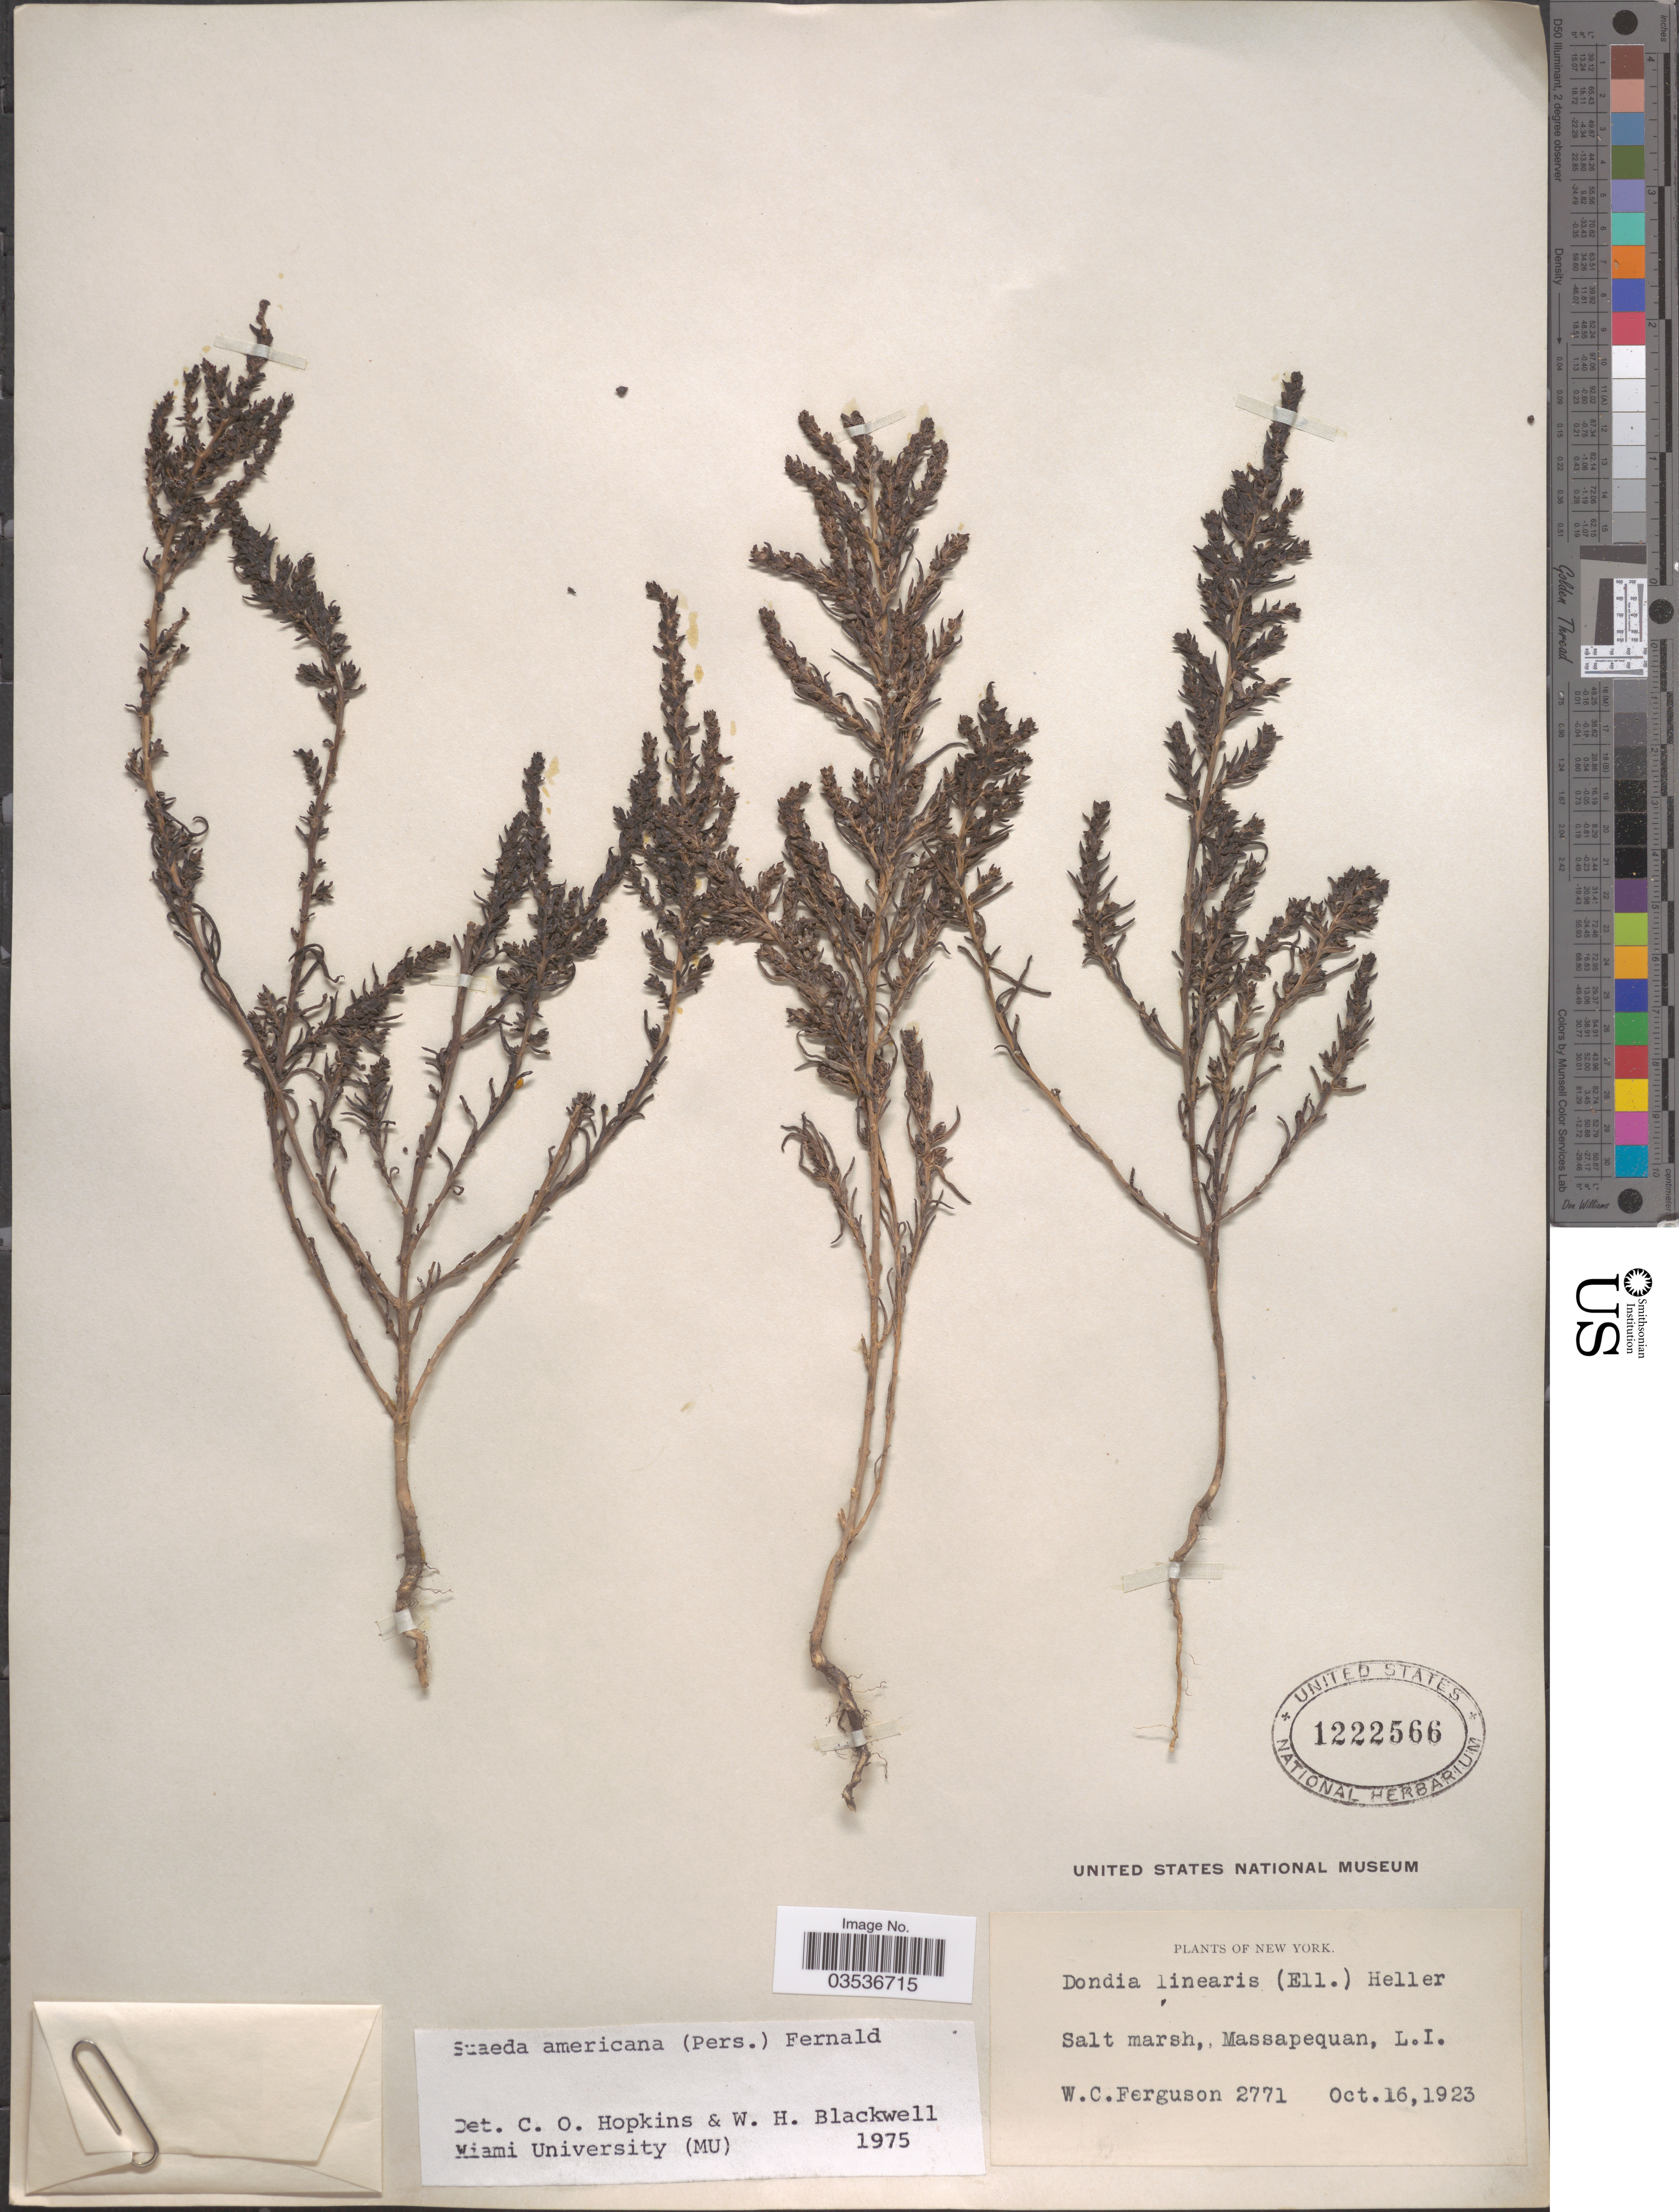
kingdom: Plantae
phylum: Tracheophyta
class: Magnoliopsida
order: Caryophyllales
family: Amaranthaceae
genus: Suaeda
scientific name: Suaeda americana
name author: (Pers.) Fernald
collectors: W. Ferguson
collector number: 2771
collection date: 1923-10-16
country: United States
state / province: New York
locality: Salt marsh, Massapequan, L.I.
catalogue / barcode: US 1222566